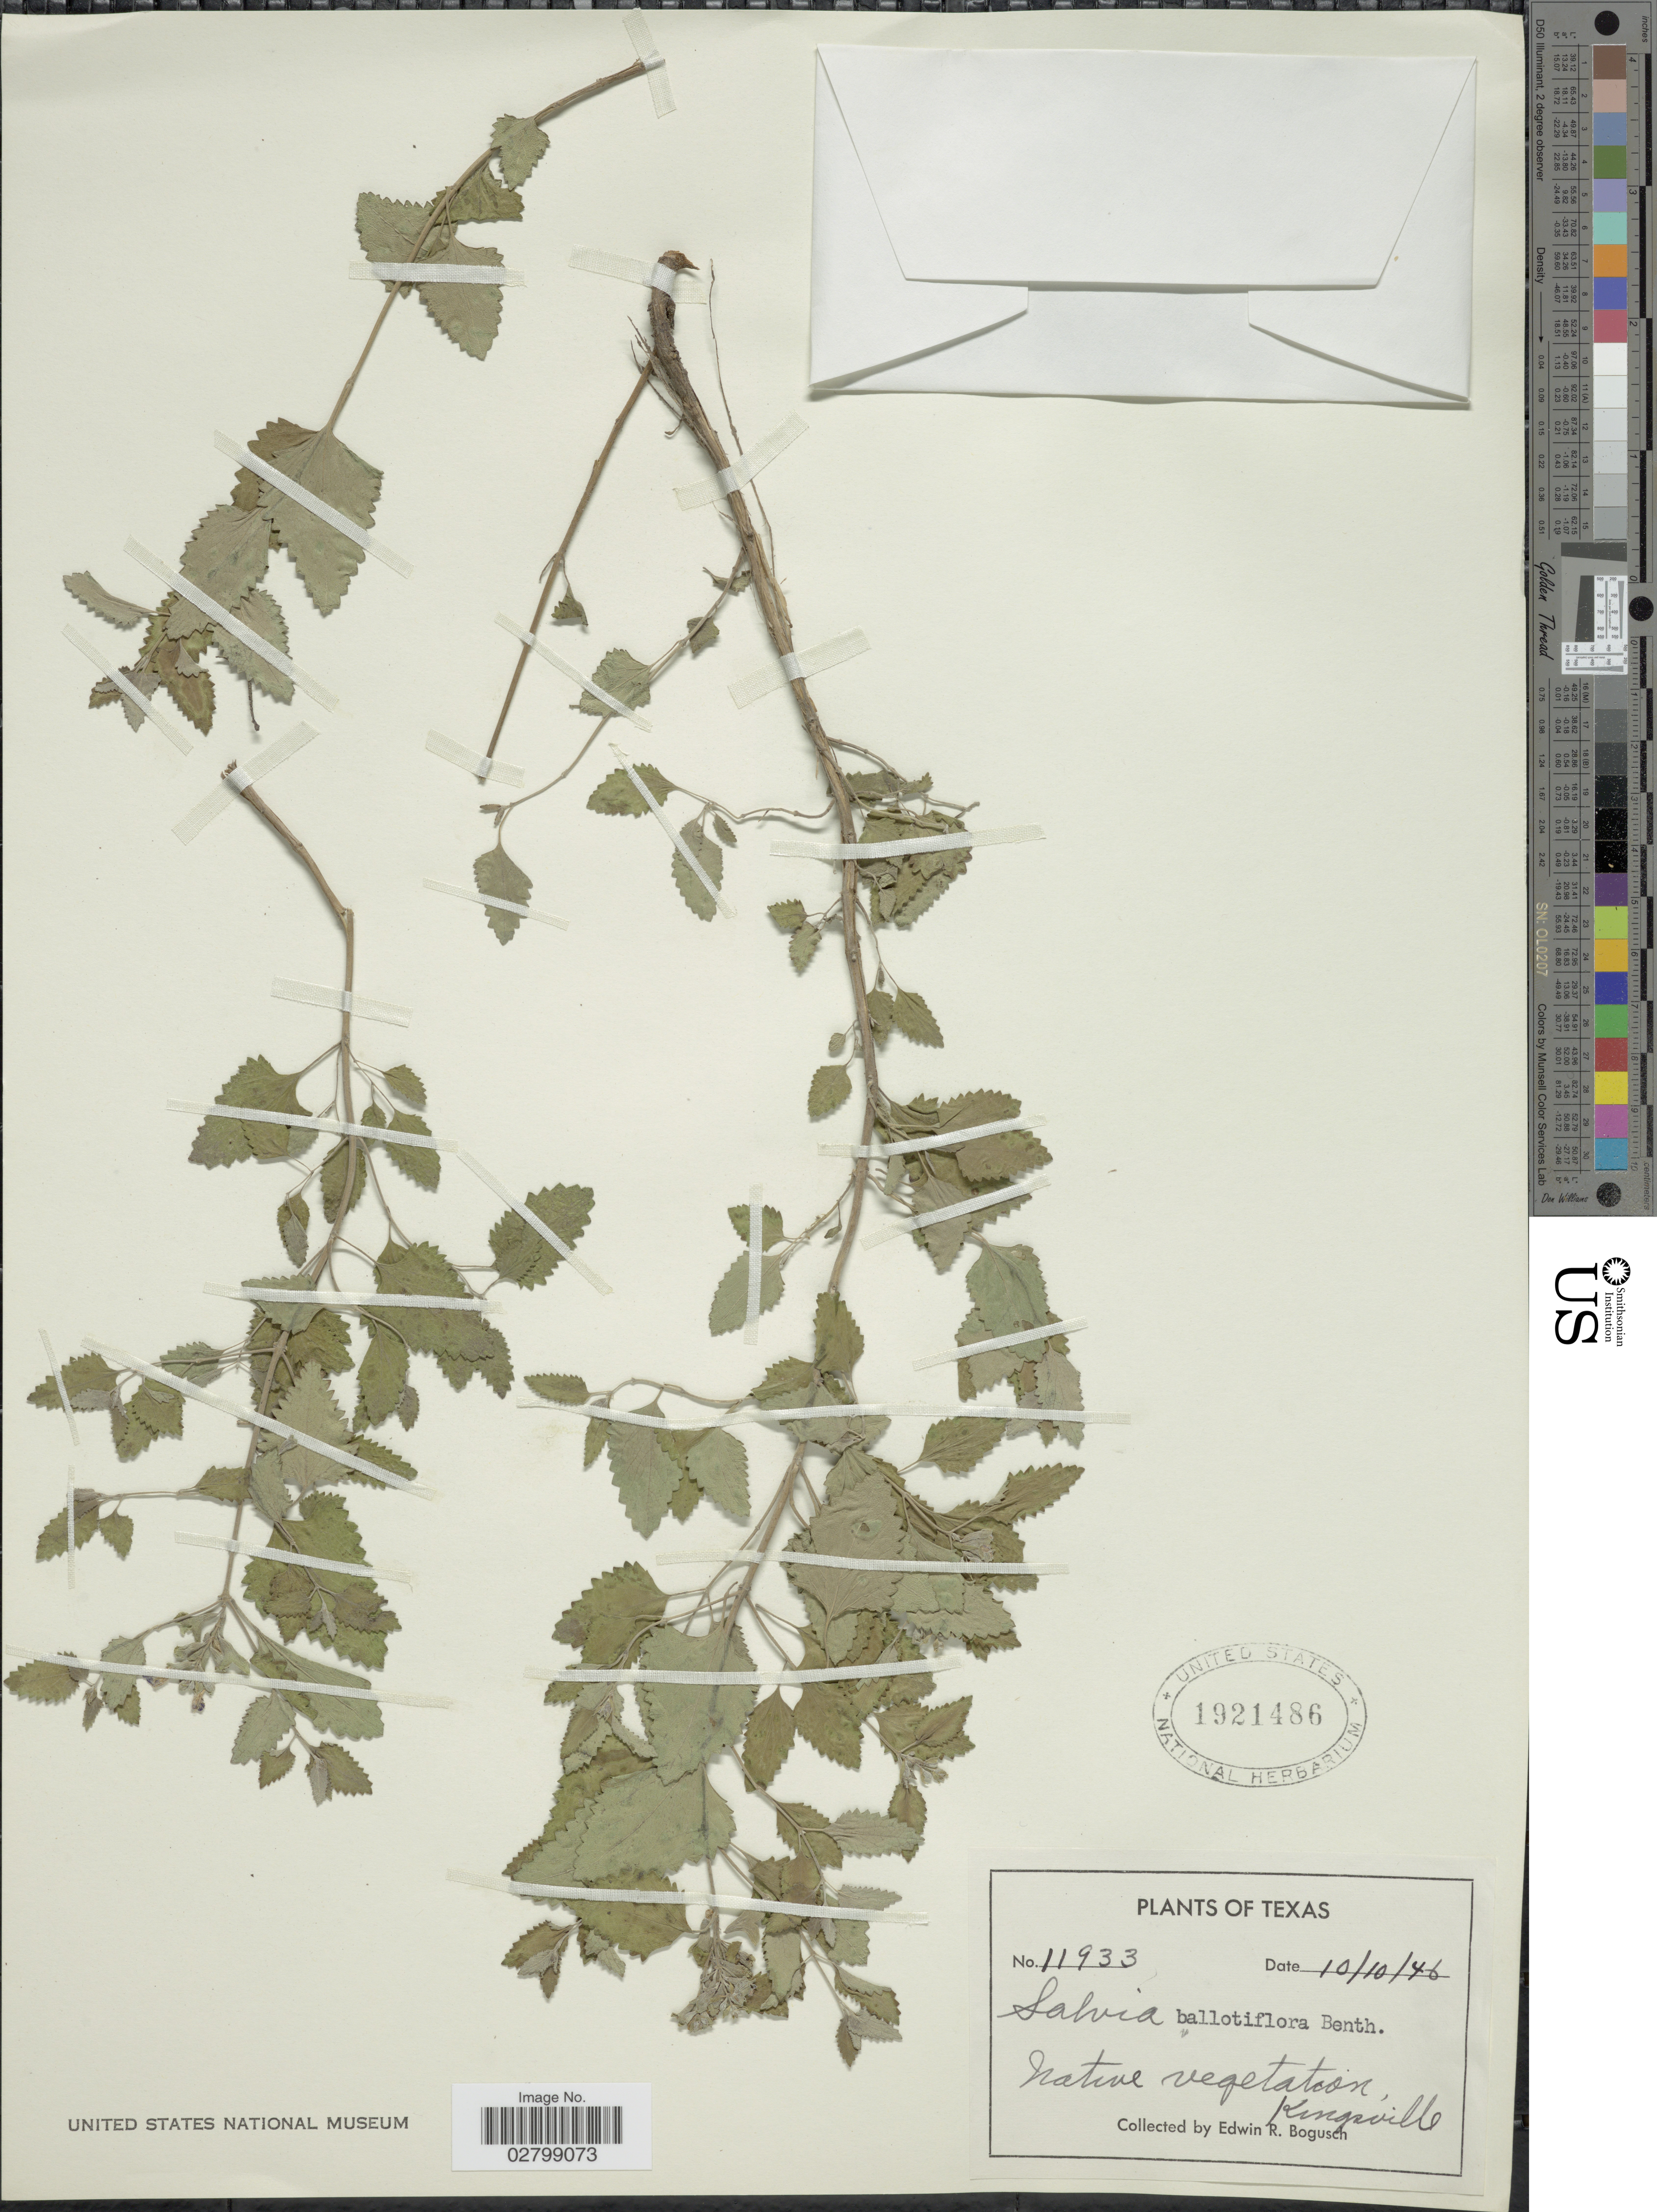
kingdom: Plantae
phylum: Tracheophyta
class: Magnoliopsida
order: Lamiales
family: Lamiaceae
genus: Salvia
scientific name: Salvia ballotiflora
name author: Benth.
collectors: E. Bogusch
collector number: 11933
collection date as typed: Transcribed d/m/y: 10/10/46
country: United States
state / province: Texas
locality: Native vegetation, Kingsville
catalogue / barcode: US 1921486